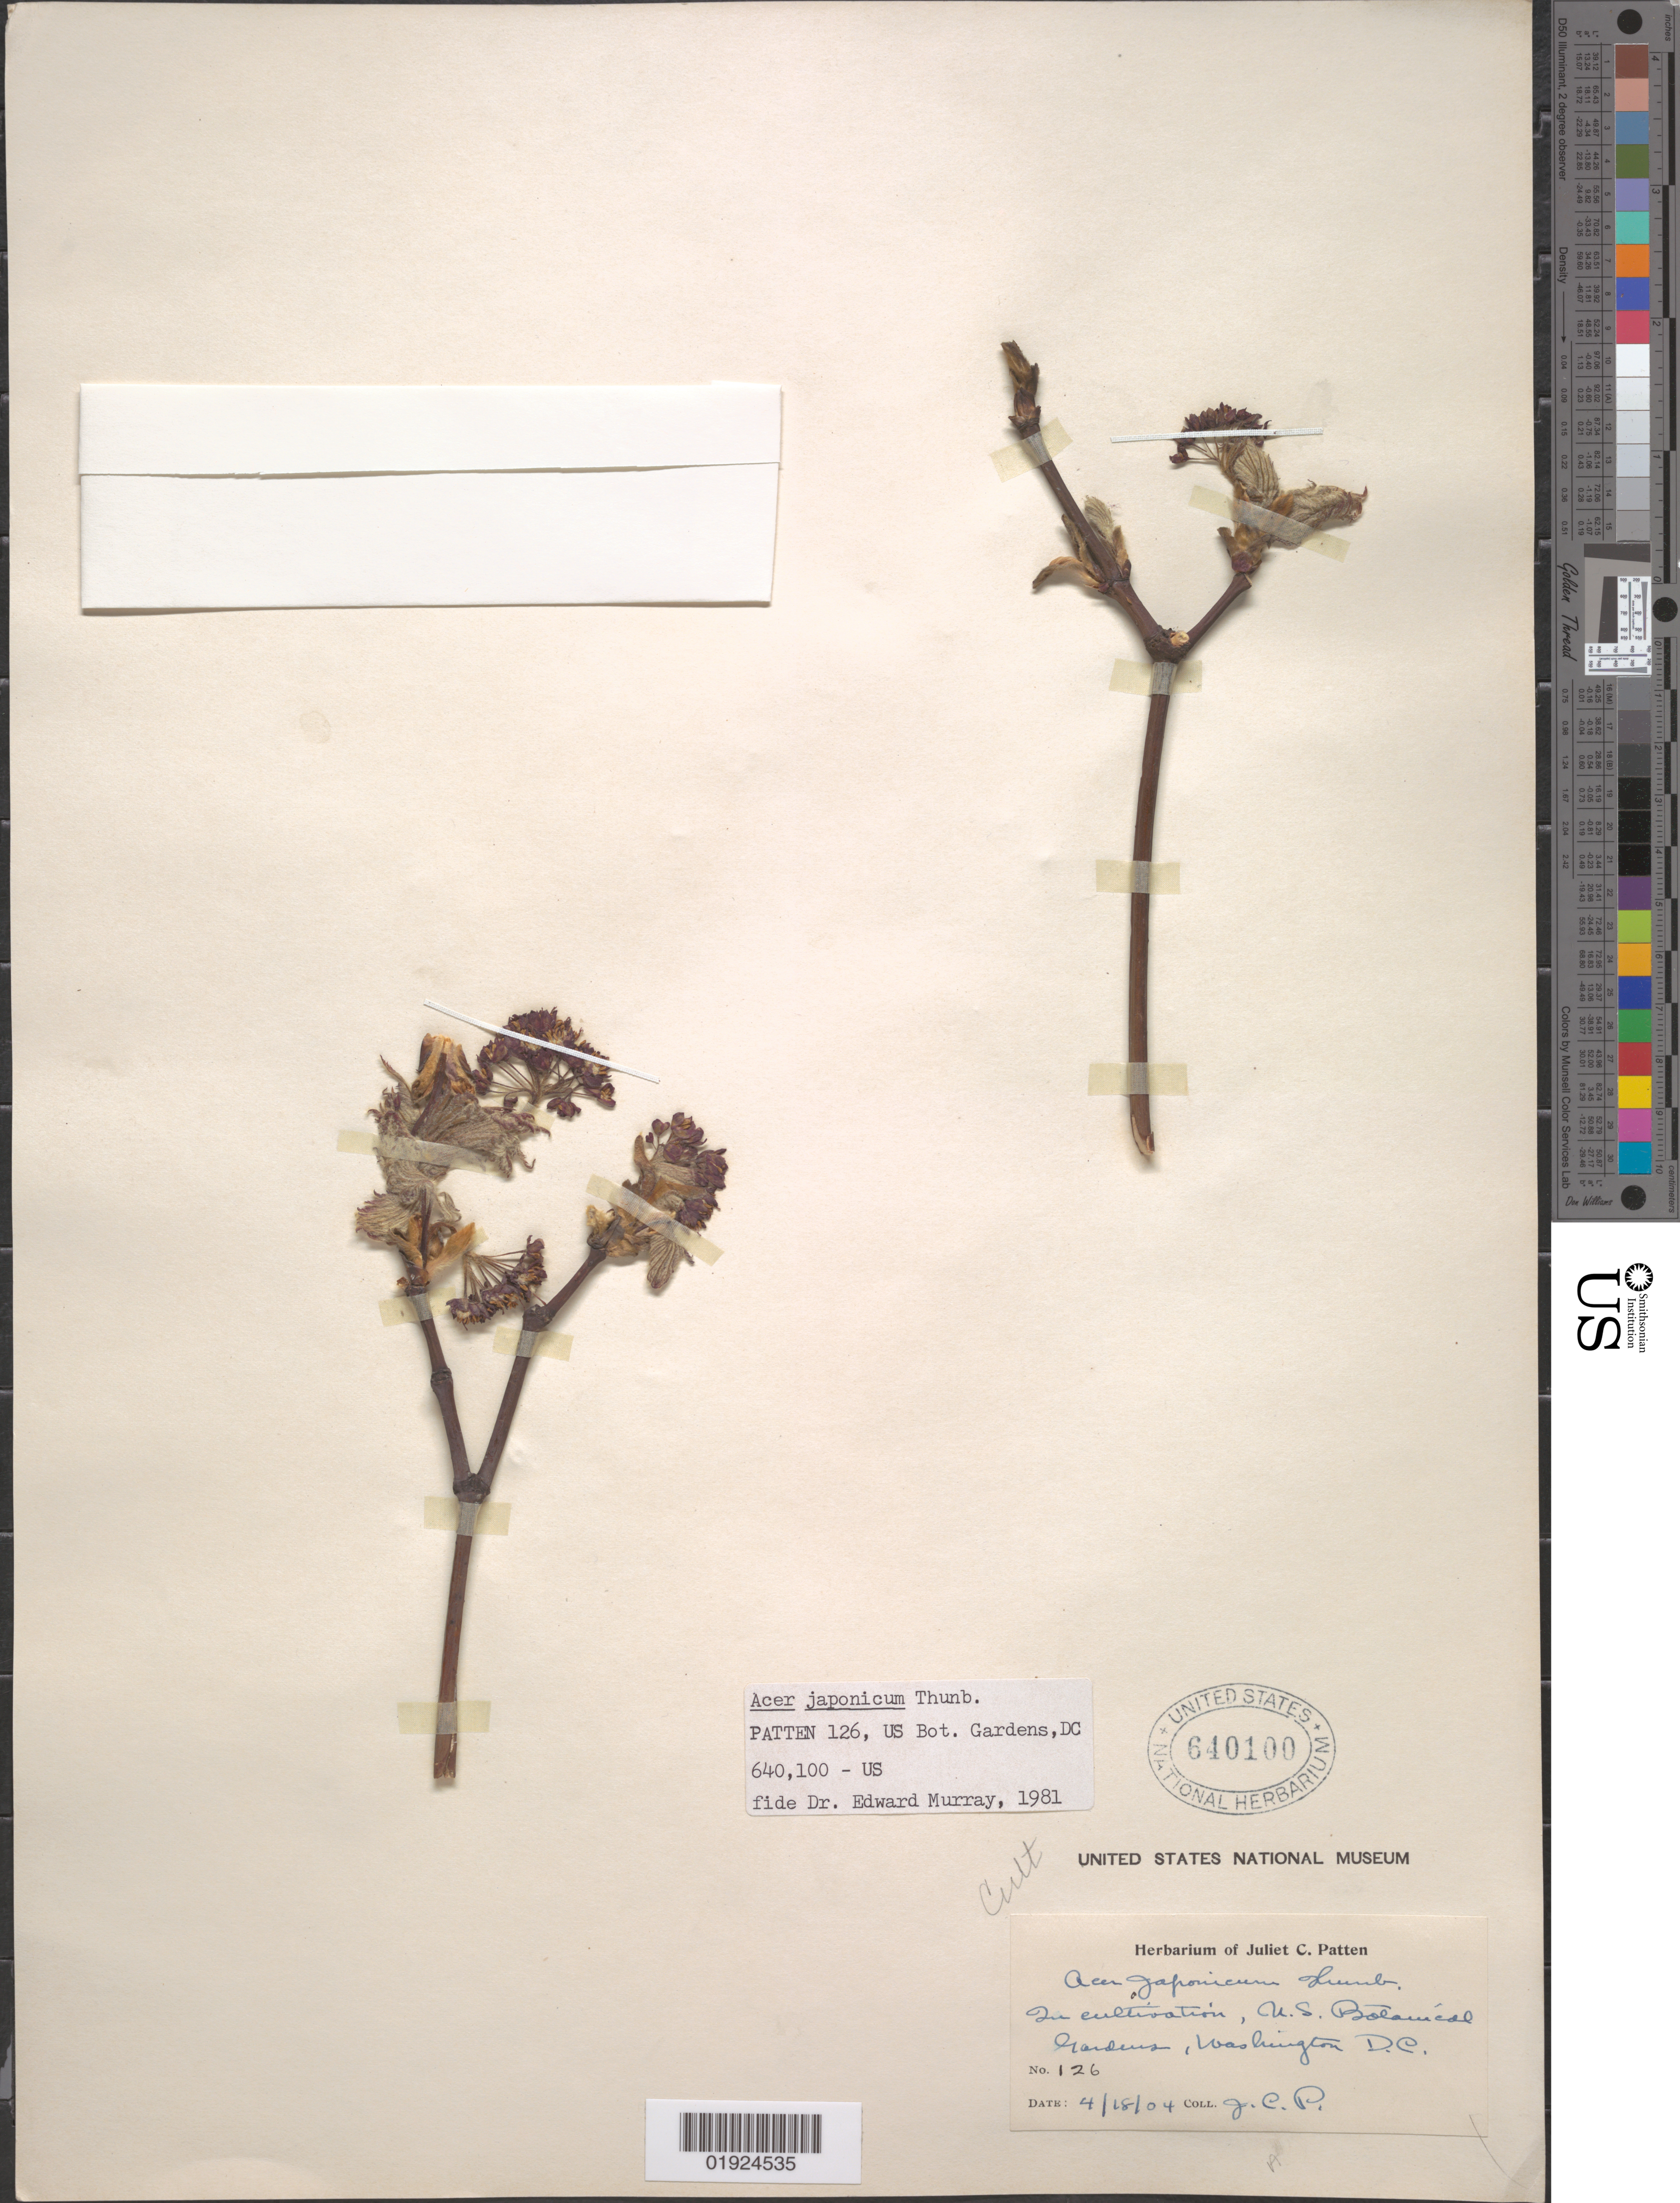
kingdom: Plantae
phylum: Tracheophyta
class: Magnoliopsida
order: Sapindales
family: Sapindaceae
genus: Acer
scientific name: Acer japonicum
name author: Thunb.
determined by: Murray, Edward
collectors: J. Patten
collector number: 126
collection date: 1904-04-18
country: United States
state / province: District of Columbia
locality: U.S. Botanical Gardens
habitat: Garden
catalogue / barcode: US 640100